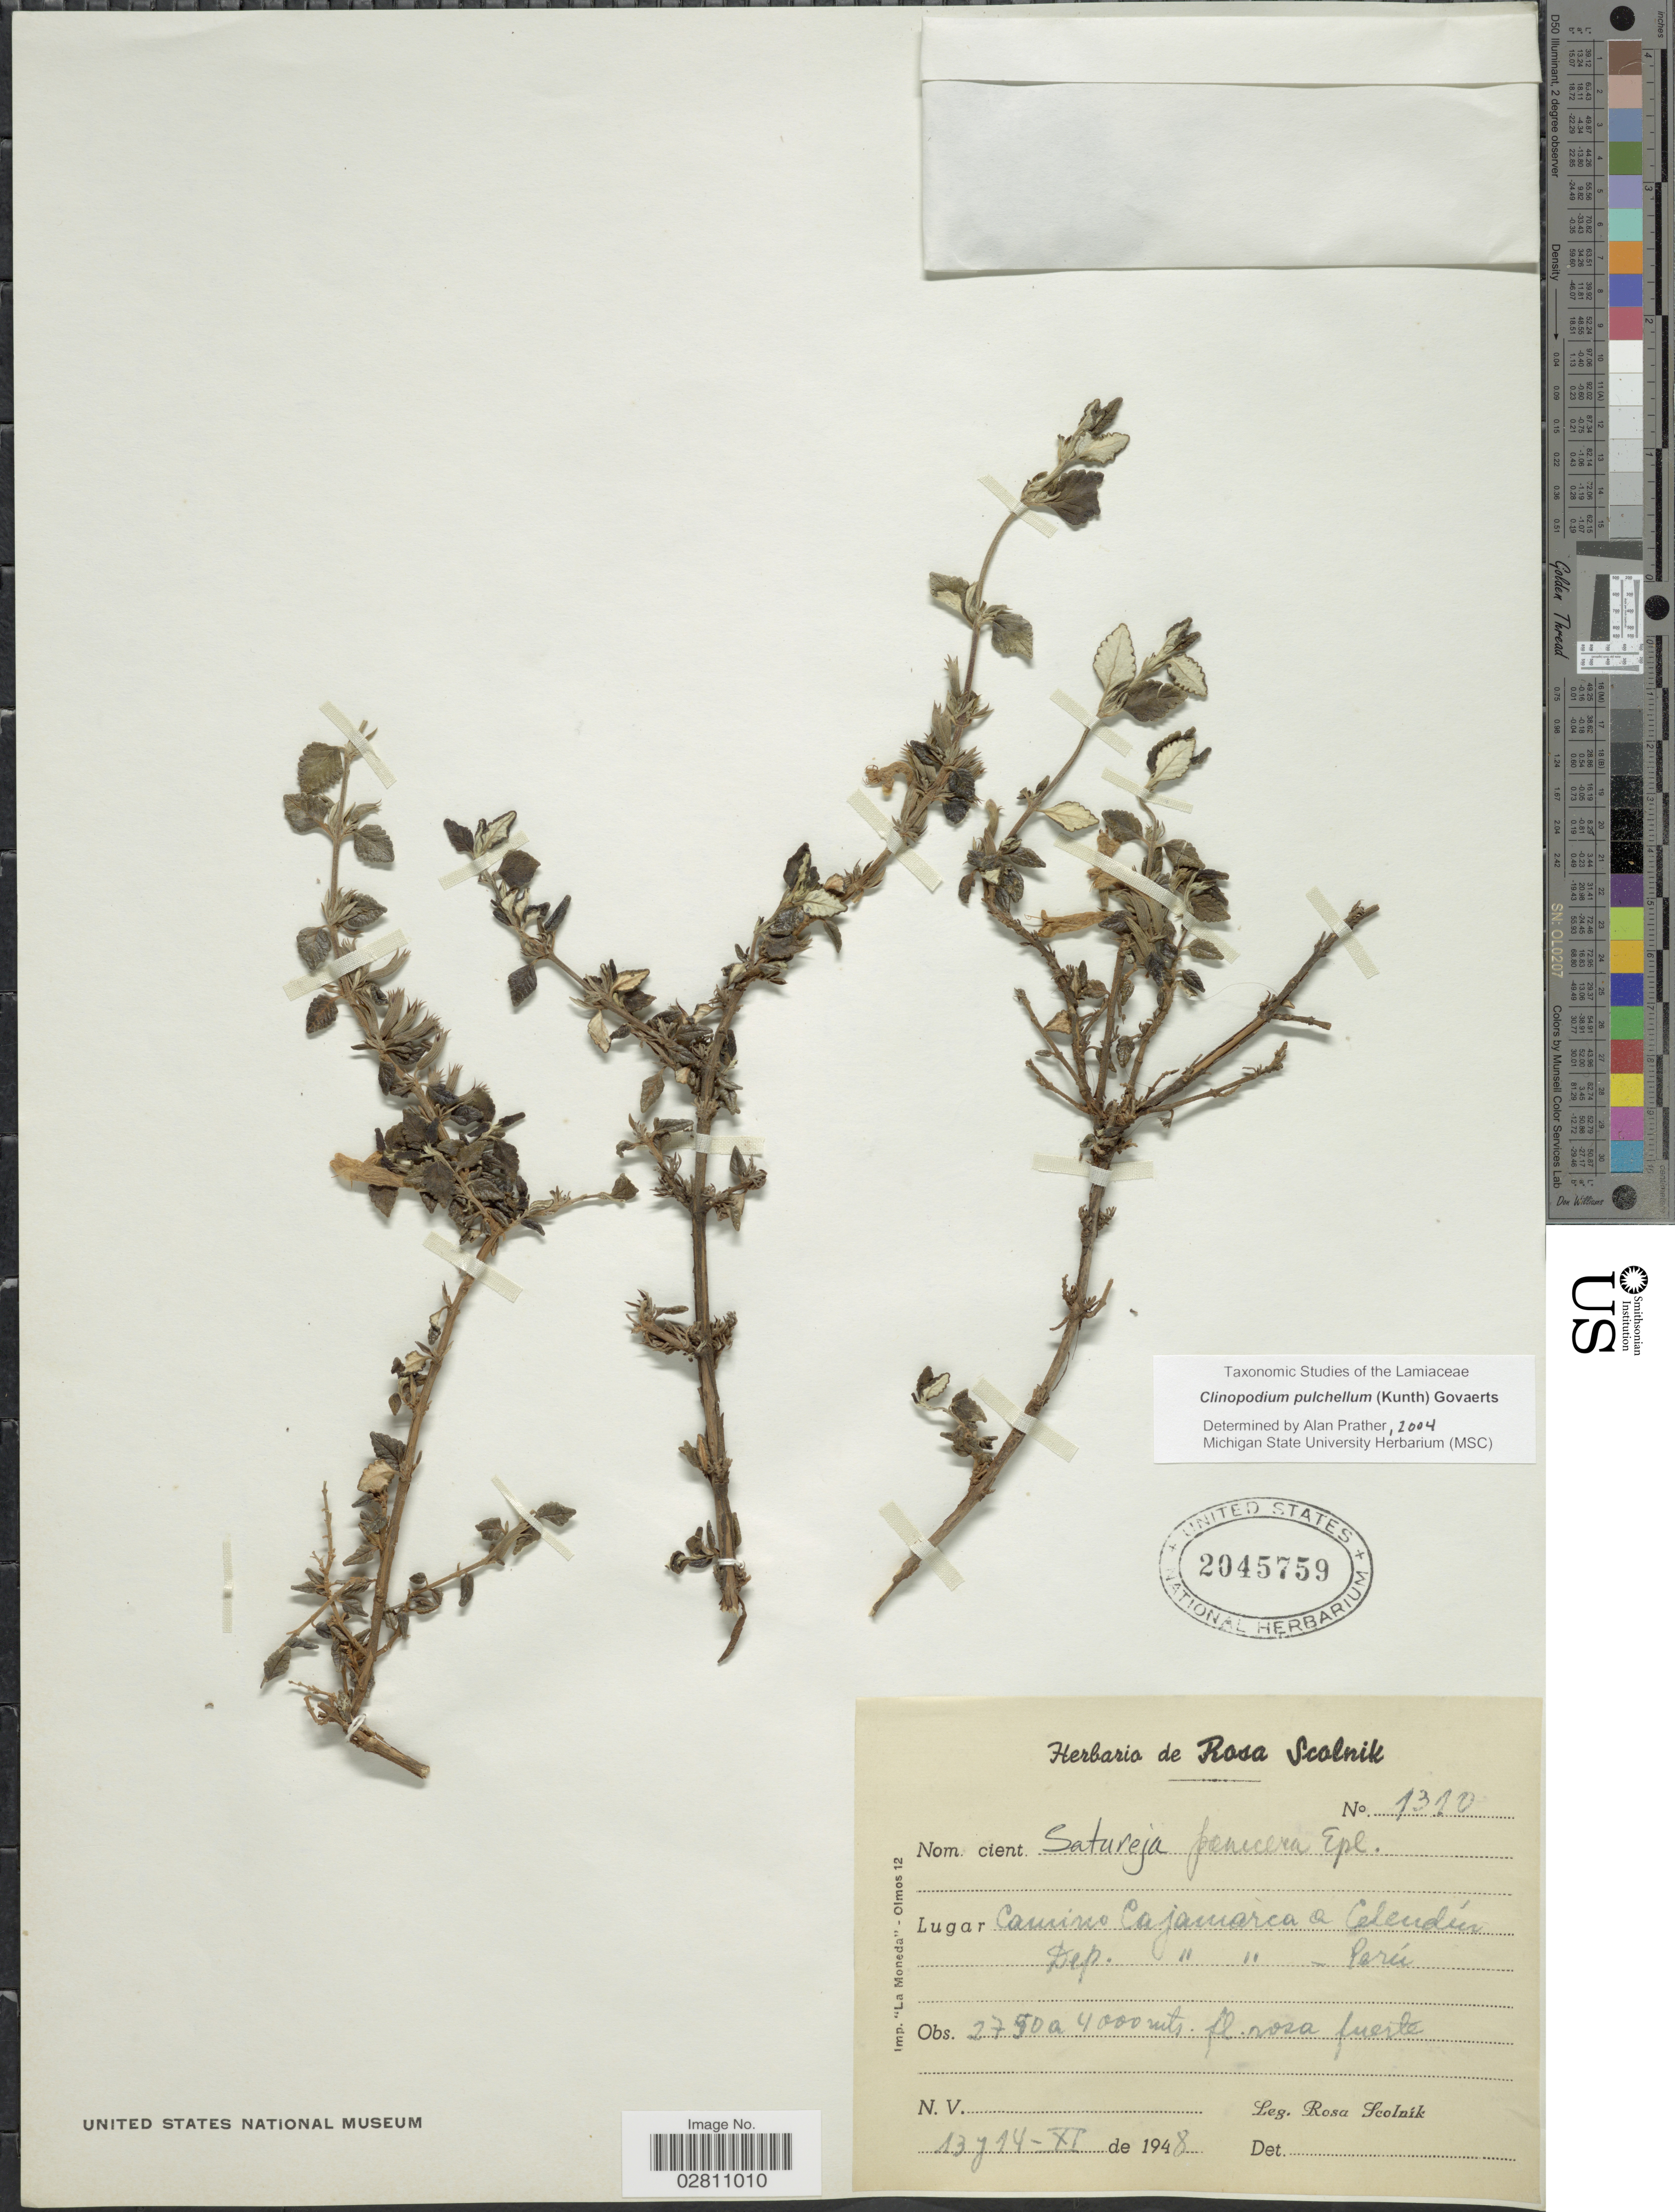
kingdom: Plantae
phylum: Tracheophyta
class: Magnoliopsida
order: Lamiales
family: Lamiaceae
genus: Clinopodium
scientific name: Clinopodium pulchellum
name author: (Kunth) Govaerts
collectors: R. Scolnik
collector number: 1310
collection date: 1948-11-13/1948-11-14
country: Peru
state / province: Cajamarca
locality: Cmino Cajamarca a Celendín, Dep. Cajamarca.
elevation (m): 2750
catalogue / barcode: US 2045759